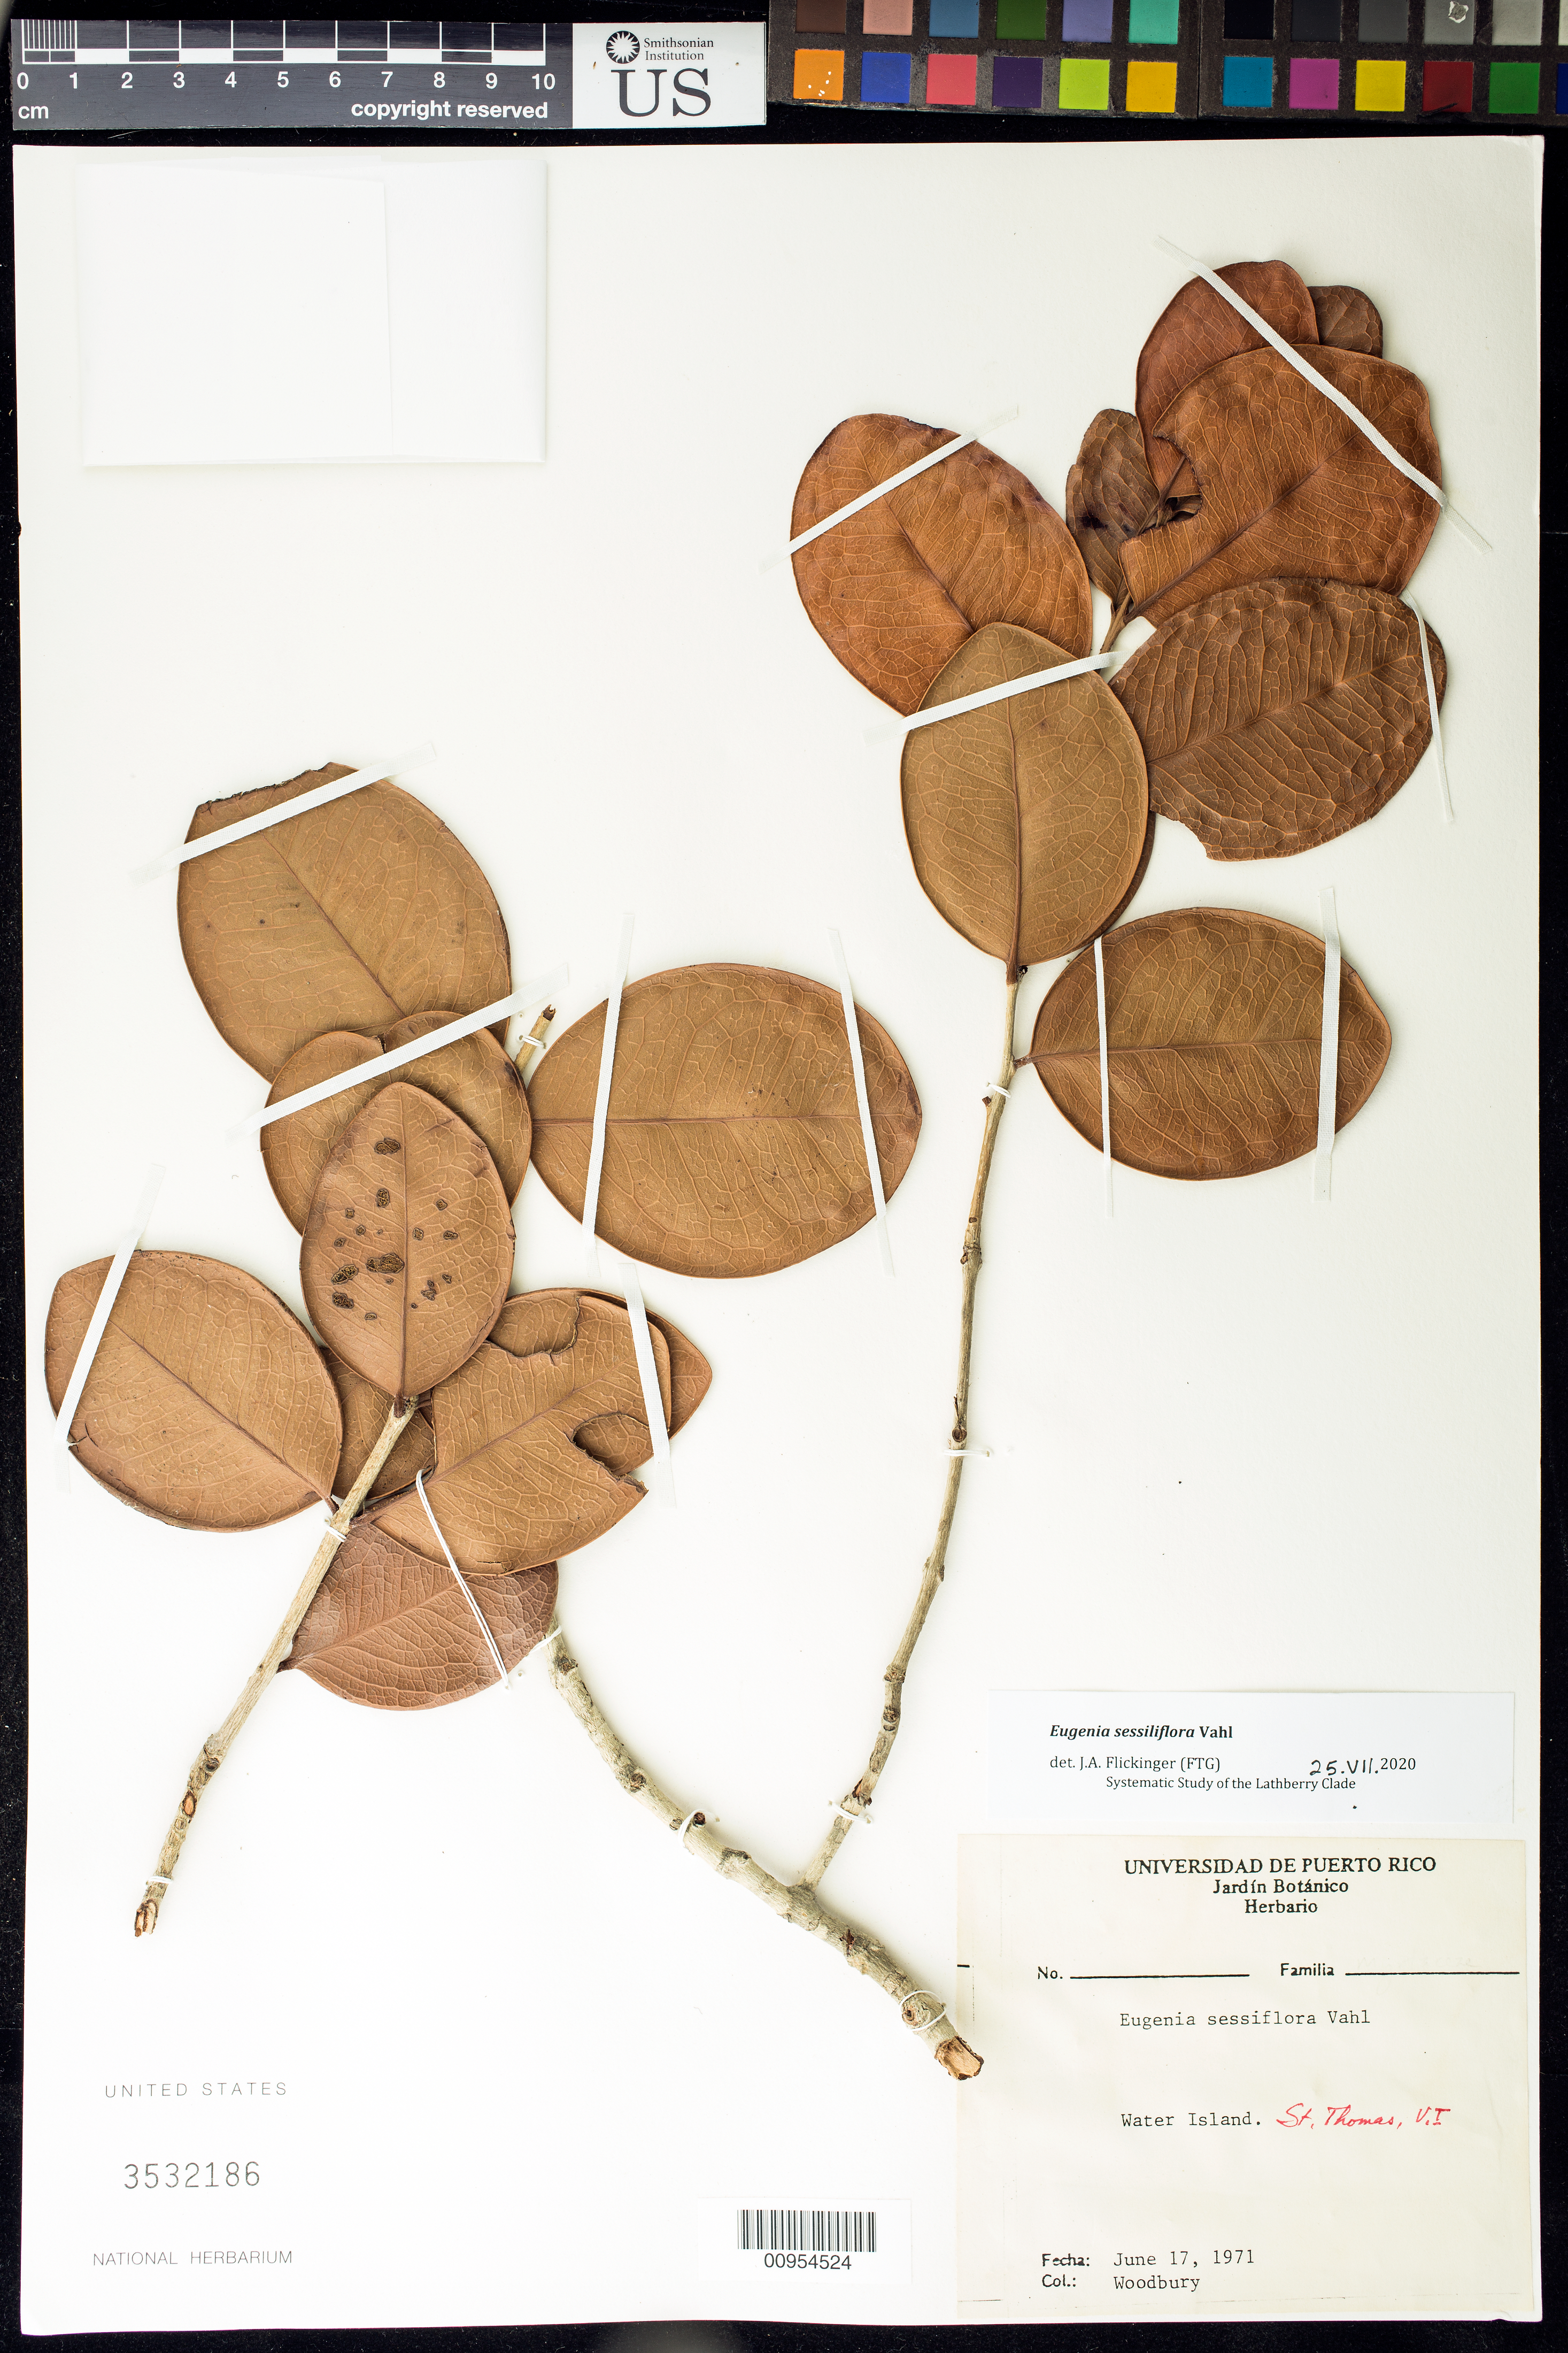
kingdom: Plantae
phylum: Tracheophyta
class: Magnoliopsida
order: Myrtales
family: Myrtaceae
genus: Eugenia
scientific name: Eugenia sessiliflora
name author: Vahl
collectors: R. O. Woodbury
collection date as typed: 17 Jun 1971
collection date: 1971-06-17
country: U.S. Virgin Islands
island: St. Thomas Island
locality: Water Island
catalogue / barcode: US 3532186